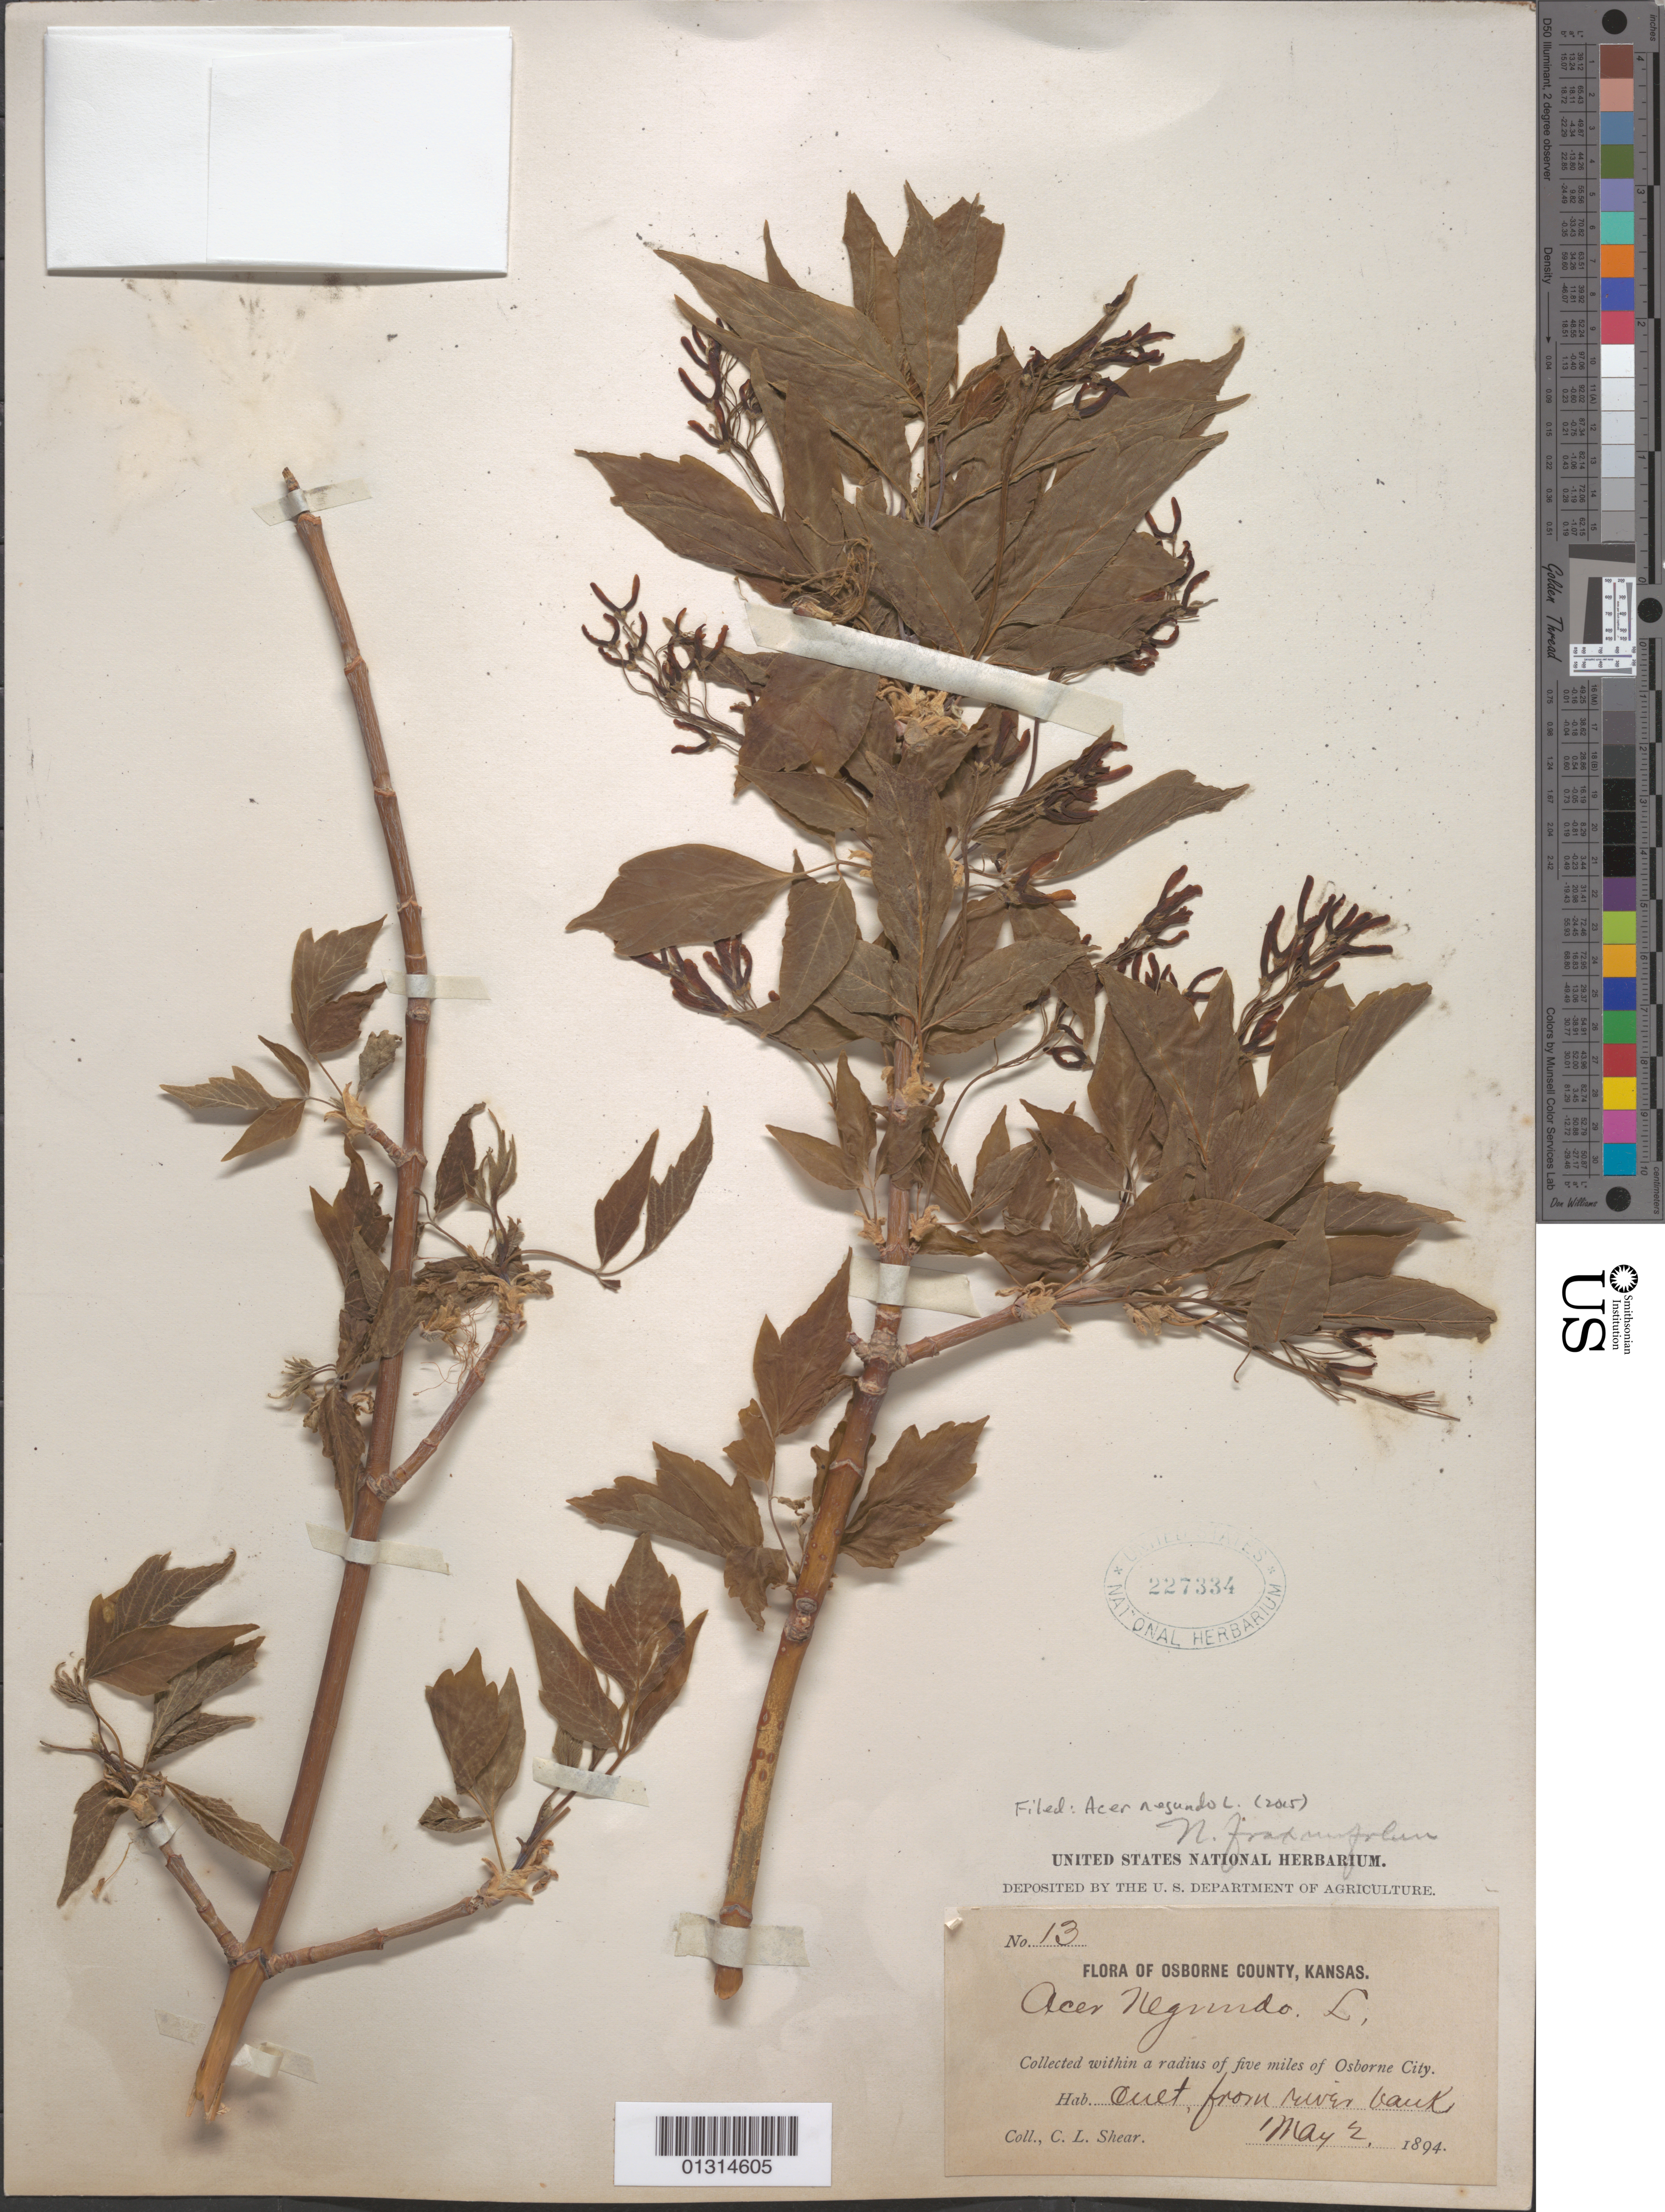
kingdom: Plantae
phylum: Tracheophyta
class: Magnoliopsida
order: Sapindales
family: Sapindaceae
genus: Acer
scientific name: Acer negundo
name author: L.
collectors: C. L. Shear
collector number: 13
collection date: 1894-05-02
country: United States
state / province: Kansas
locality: Osbourne City, within a radius of five miles.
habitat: Cult, from river bank.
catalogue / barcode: US 227334